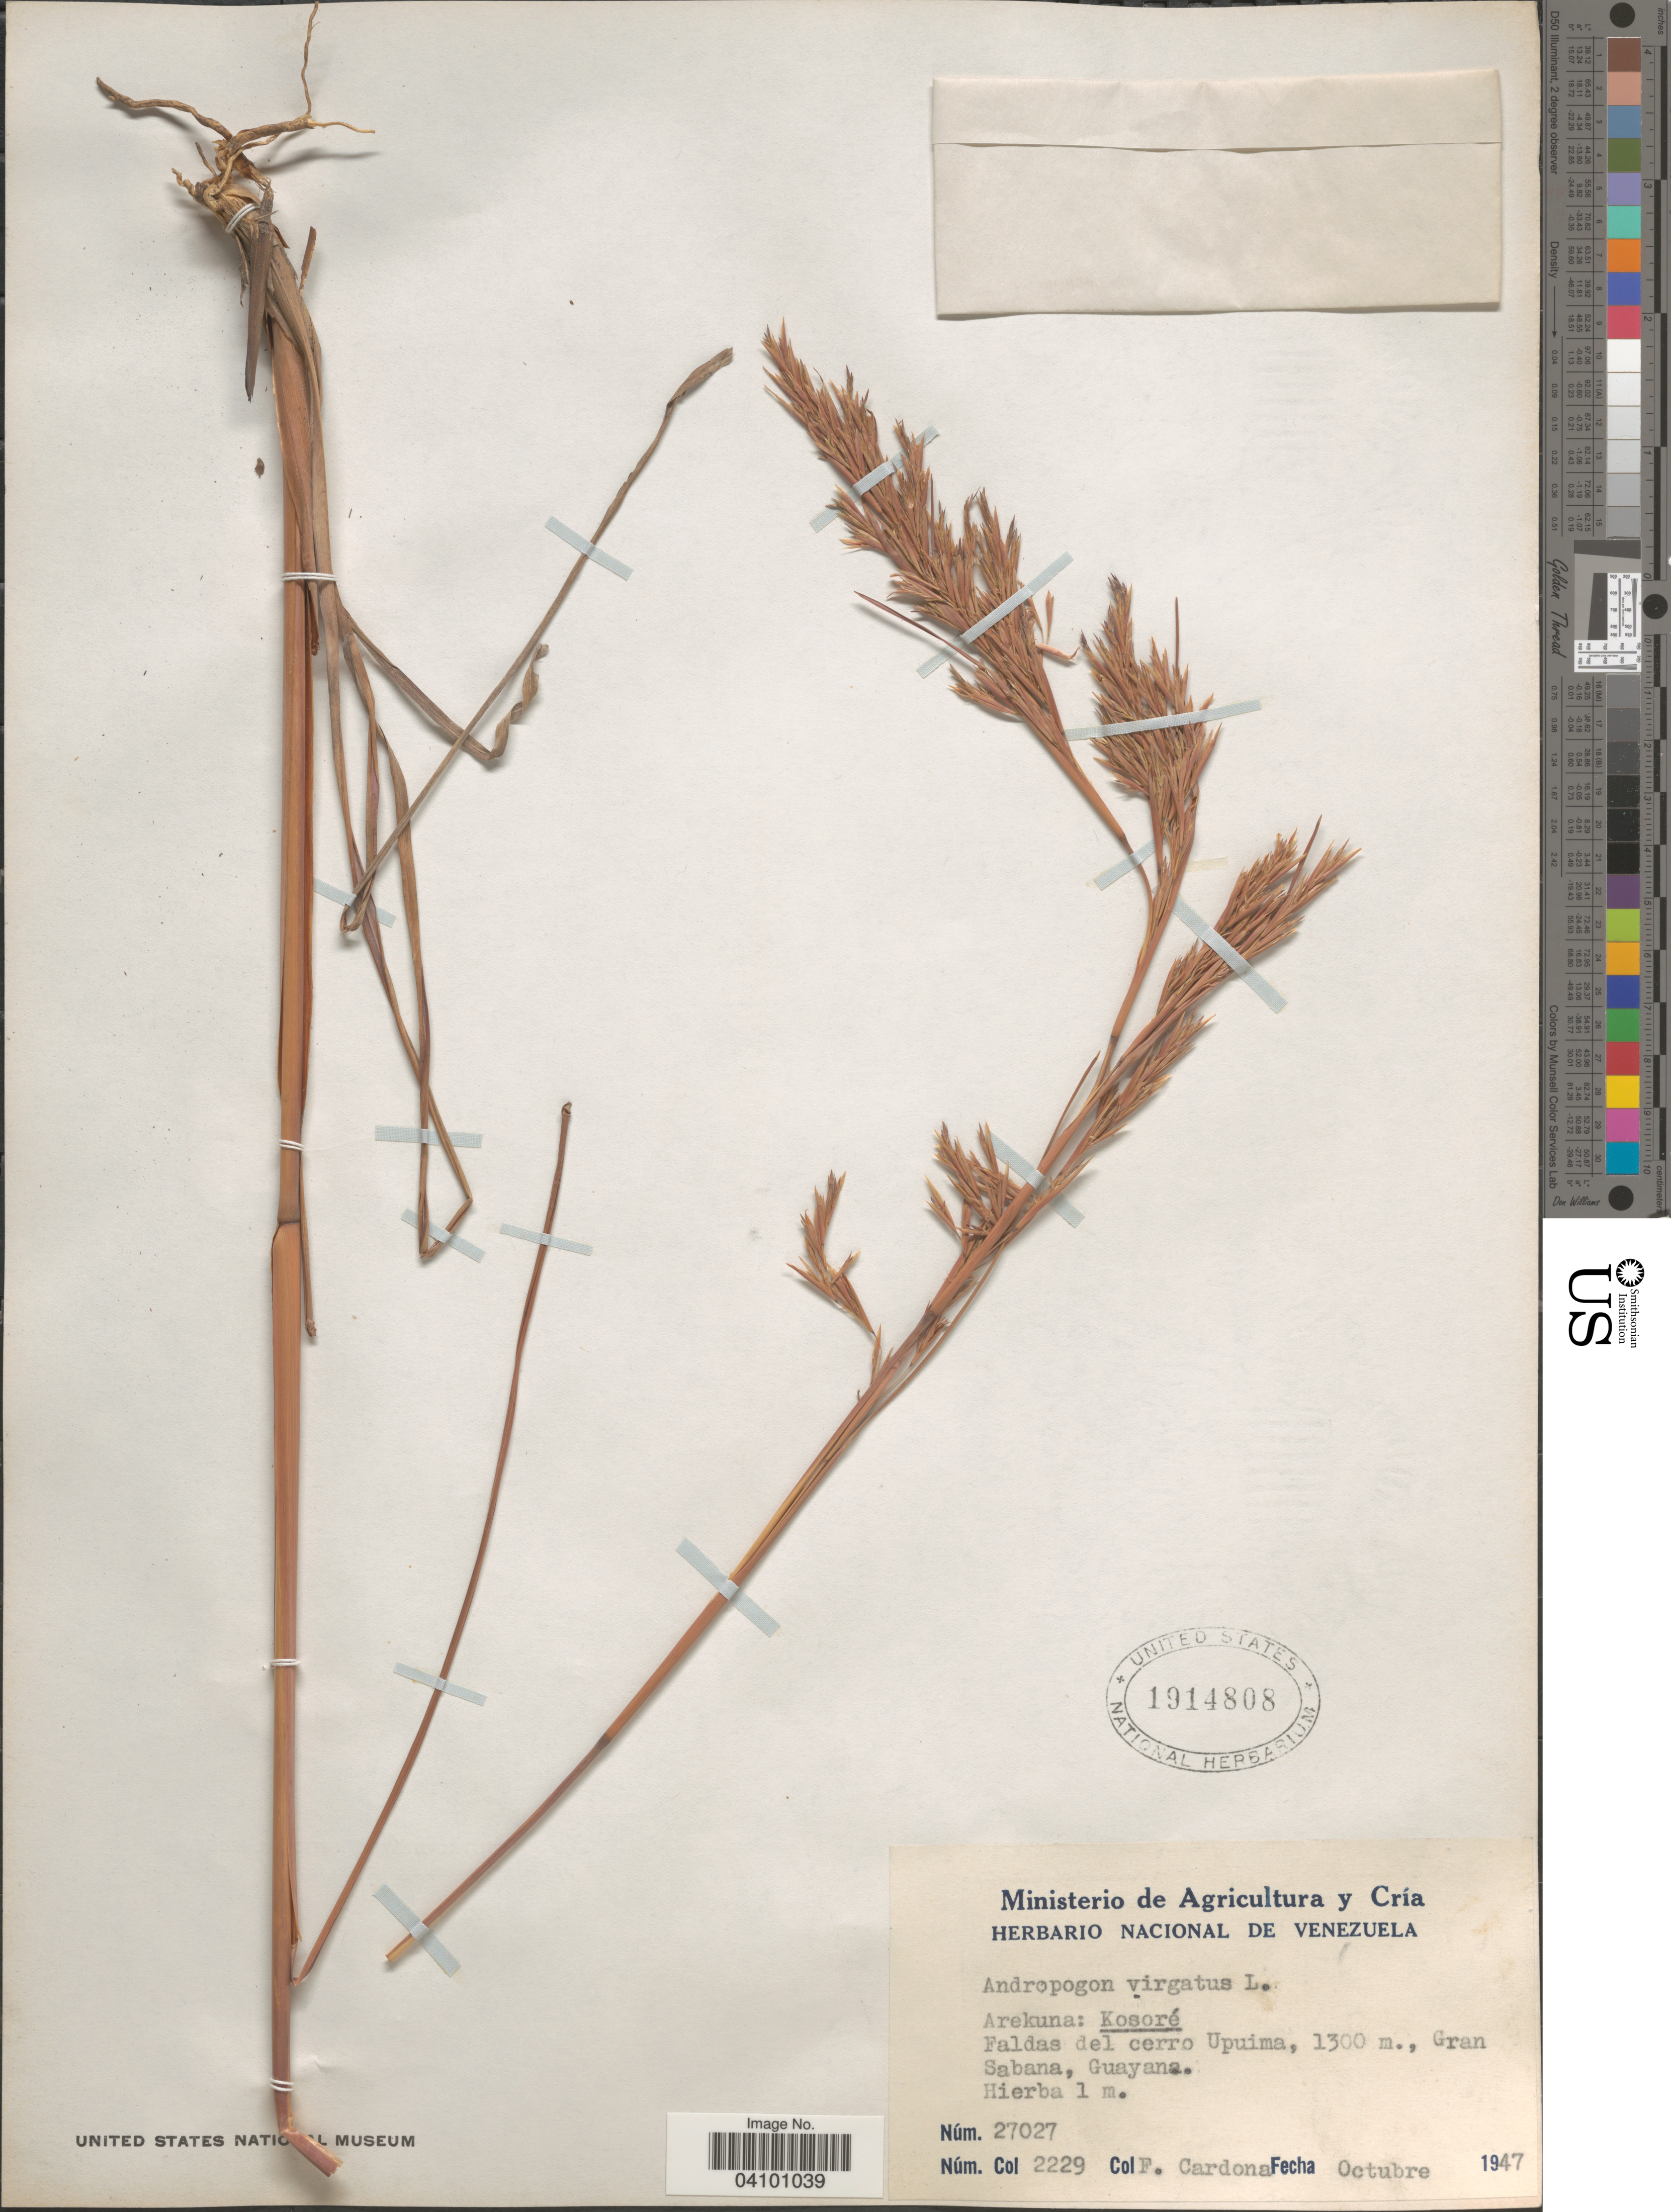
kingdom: Plantae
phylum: Tracheophyta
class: Liliopsida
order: Poales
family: Poaceae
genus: Andropogon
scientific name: Andropogon virgatus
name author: Desv. ex Ham.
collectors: F. Cardona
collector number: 2229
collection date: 1947-10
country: Venezuela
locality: Arekuna: Kosoré. Faldas del cerro Upuima, Gran Sabana, Guayana.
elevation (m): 1300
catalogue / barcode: US 1914808